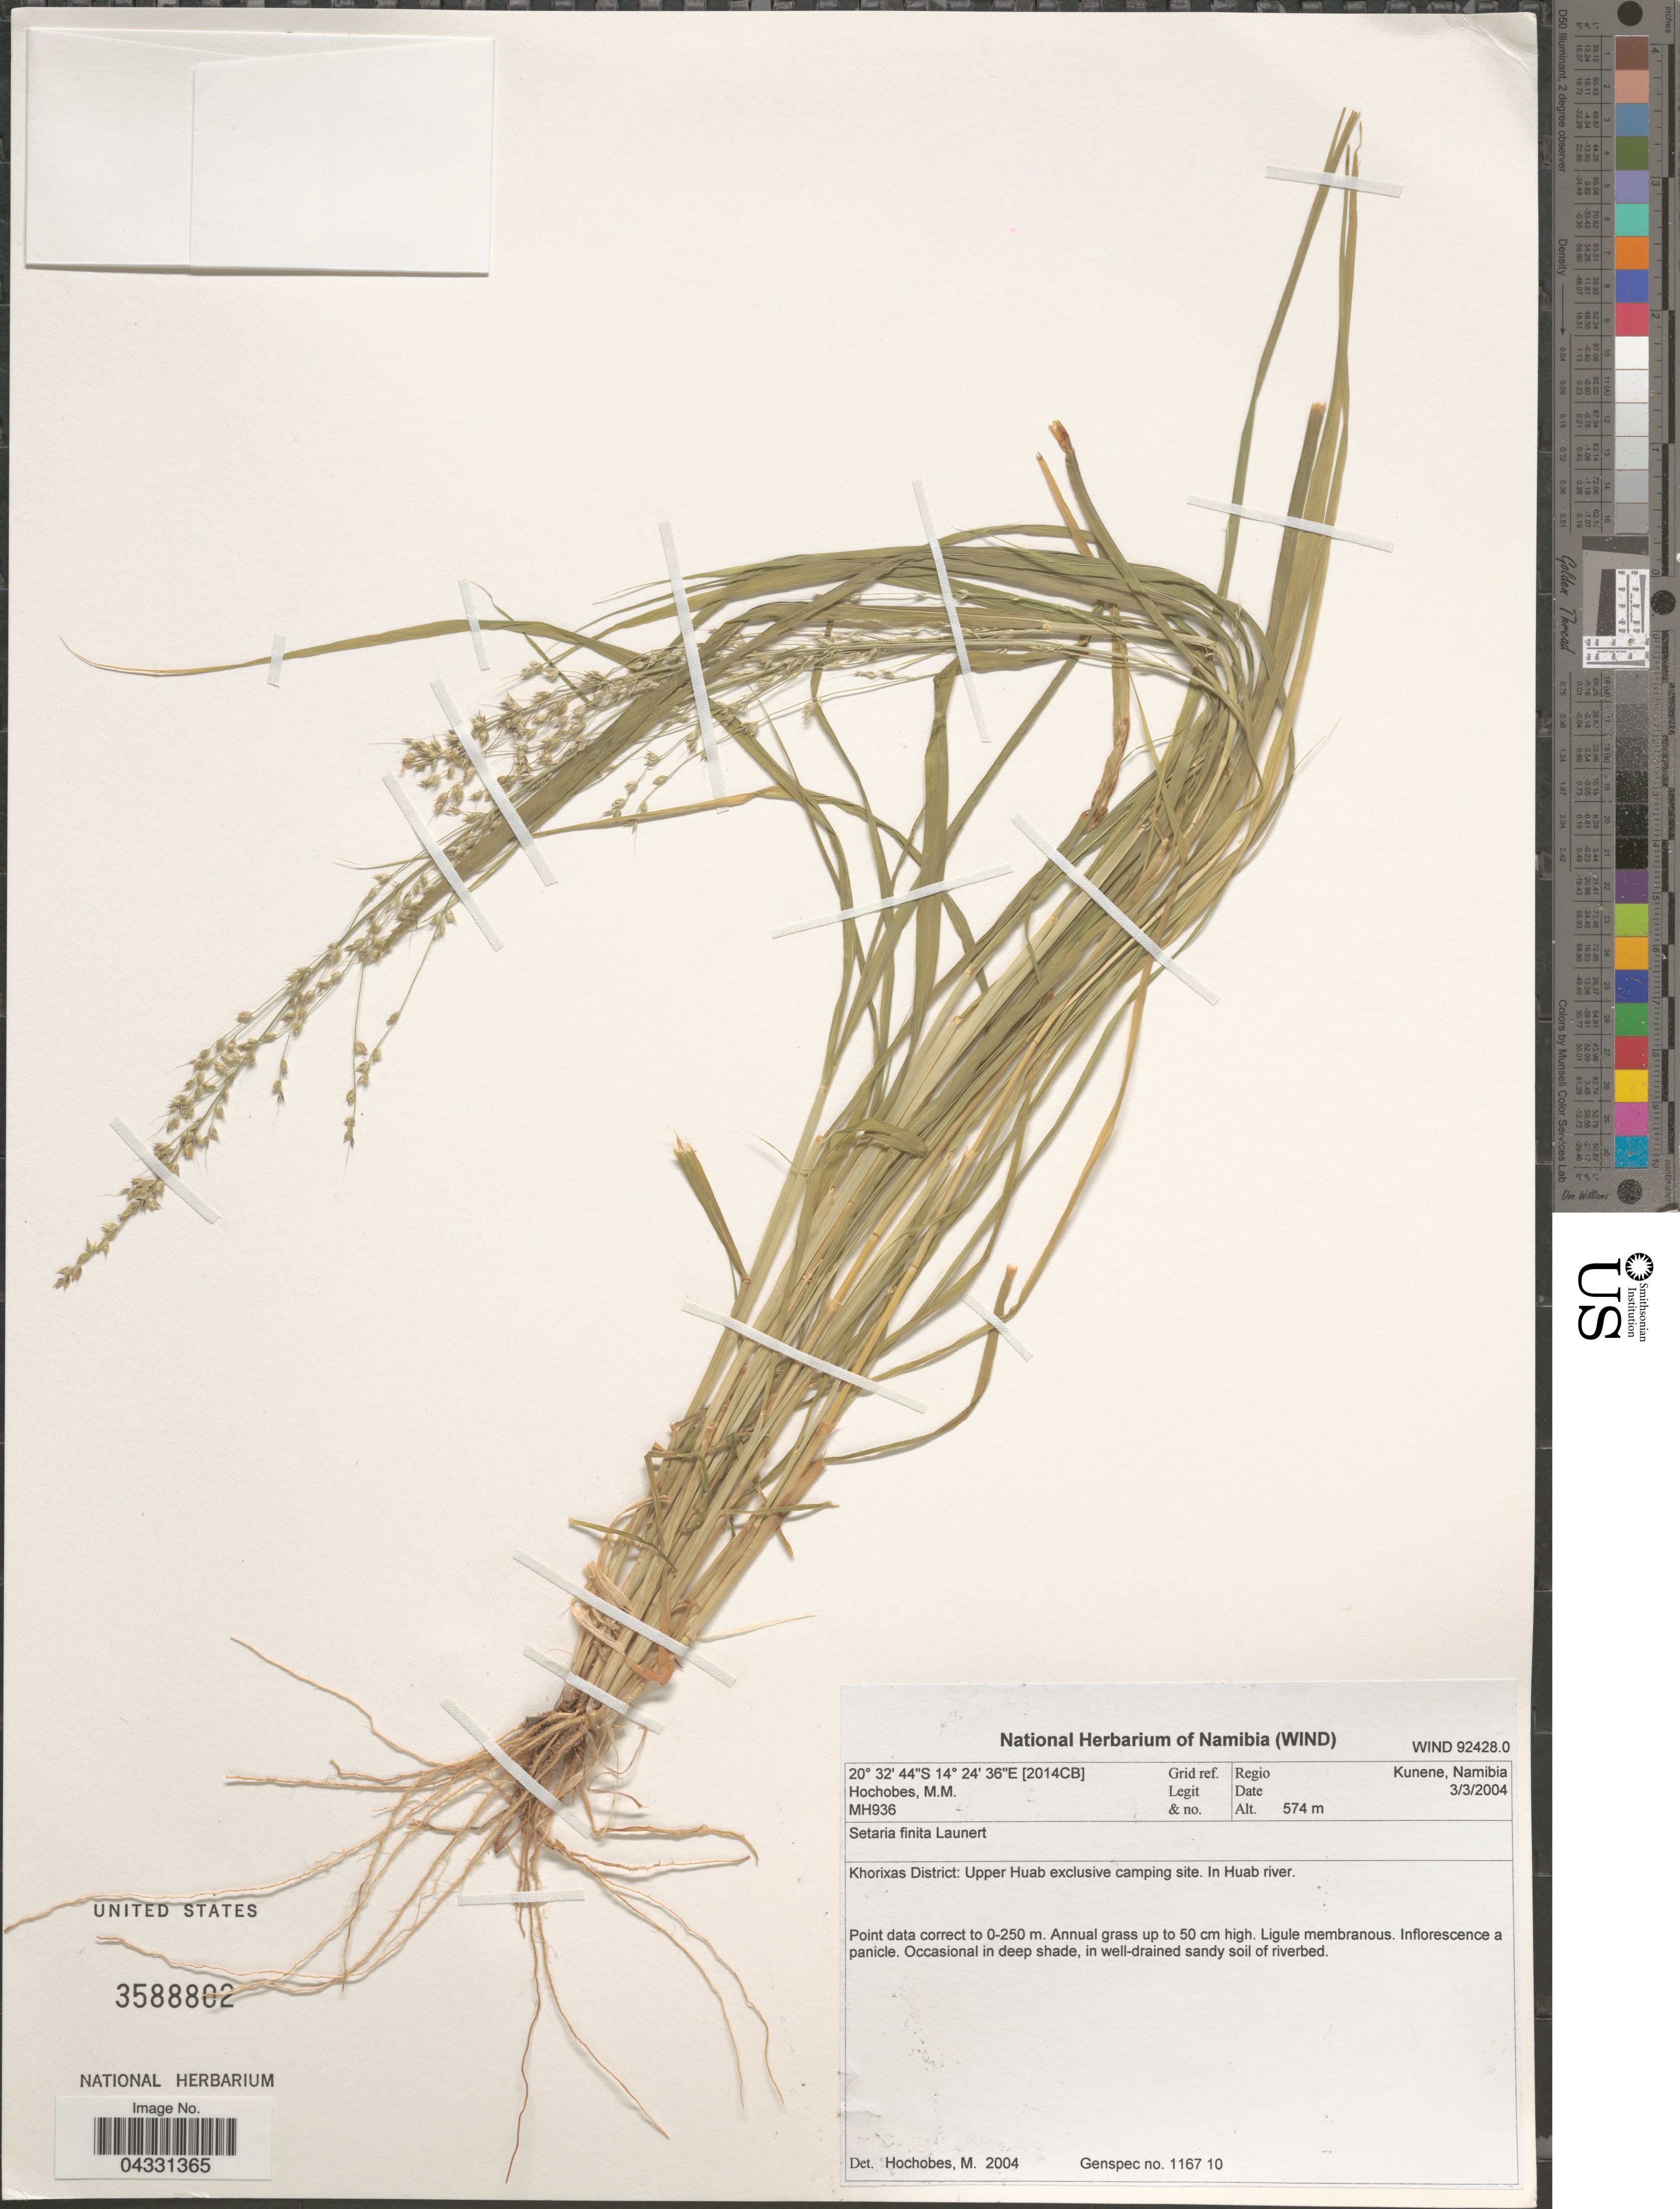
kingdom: Plantae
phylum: Tracheophyta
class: Liliopsida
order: Poales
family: Poaceae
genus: Setaria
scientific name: Setaria finita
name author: Launert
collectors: M. Hochobes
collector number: MH936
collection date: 2004-03-03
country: Namibia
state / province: Kunene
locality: Grid ref. [2014CB]. Regio Kunene, Namibia. Khorixas District: Upper Huab exclusive camping site. In Huab river.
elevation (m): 574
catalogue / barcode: US 3588802